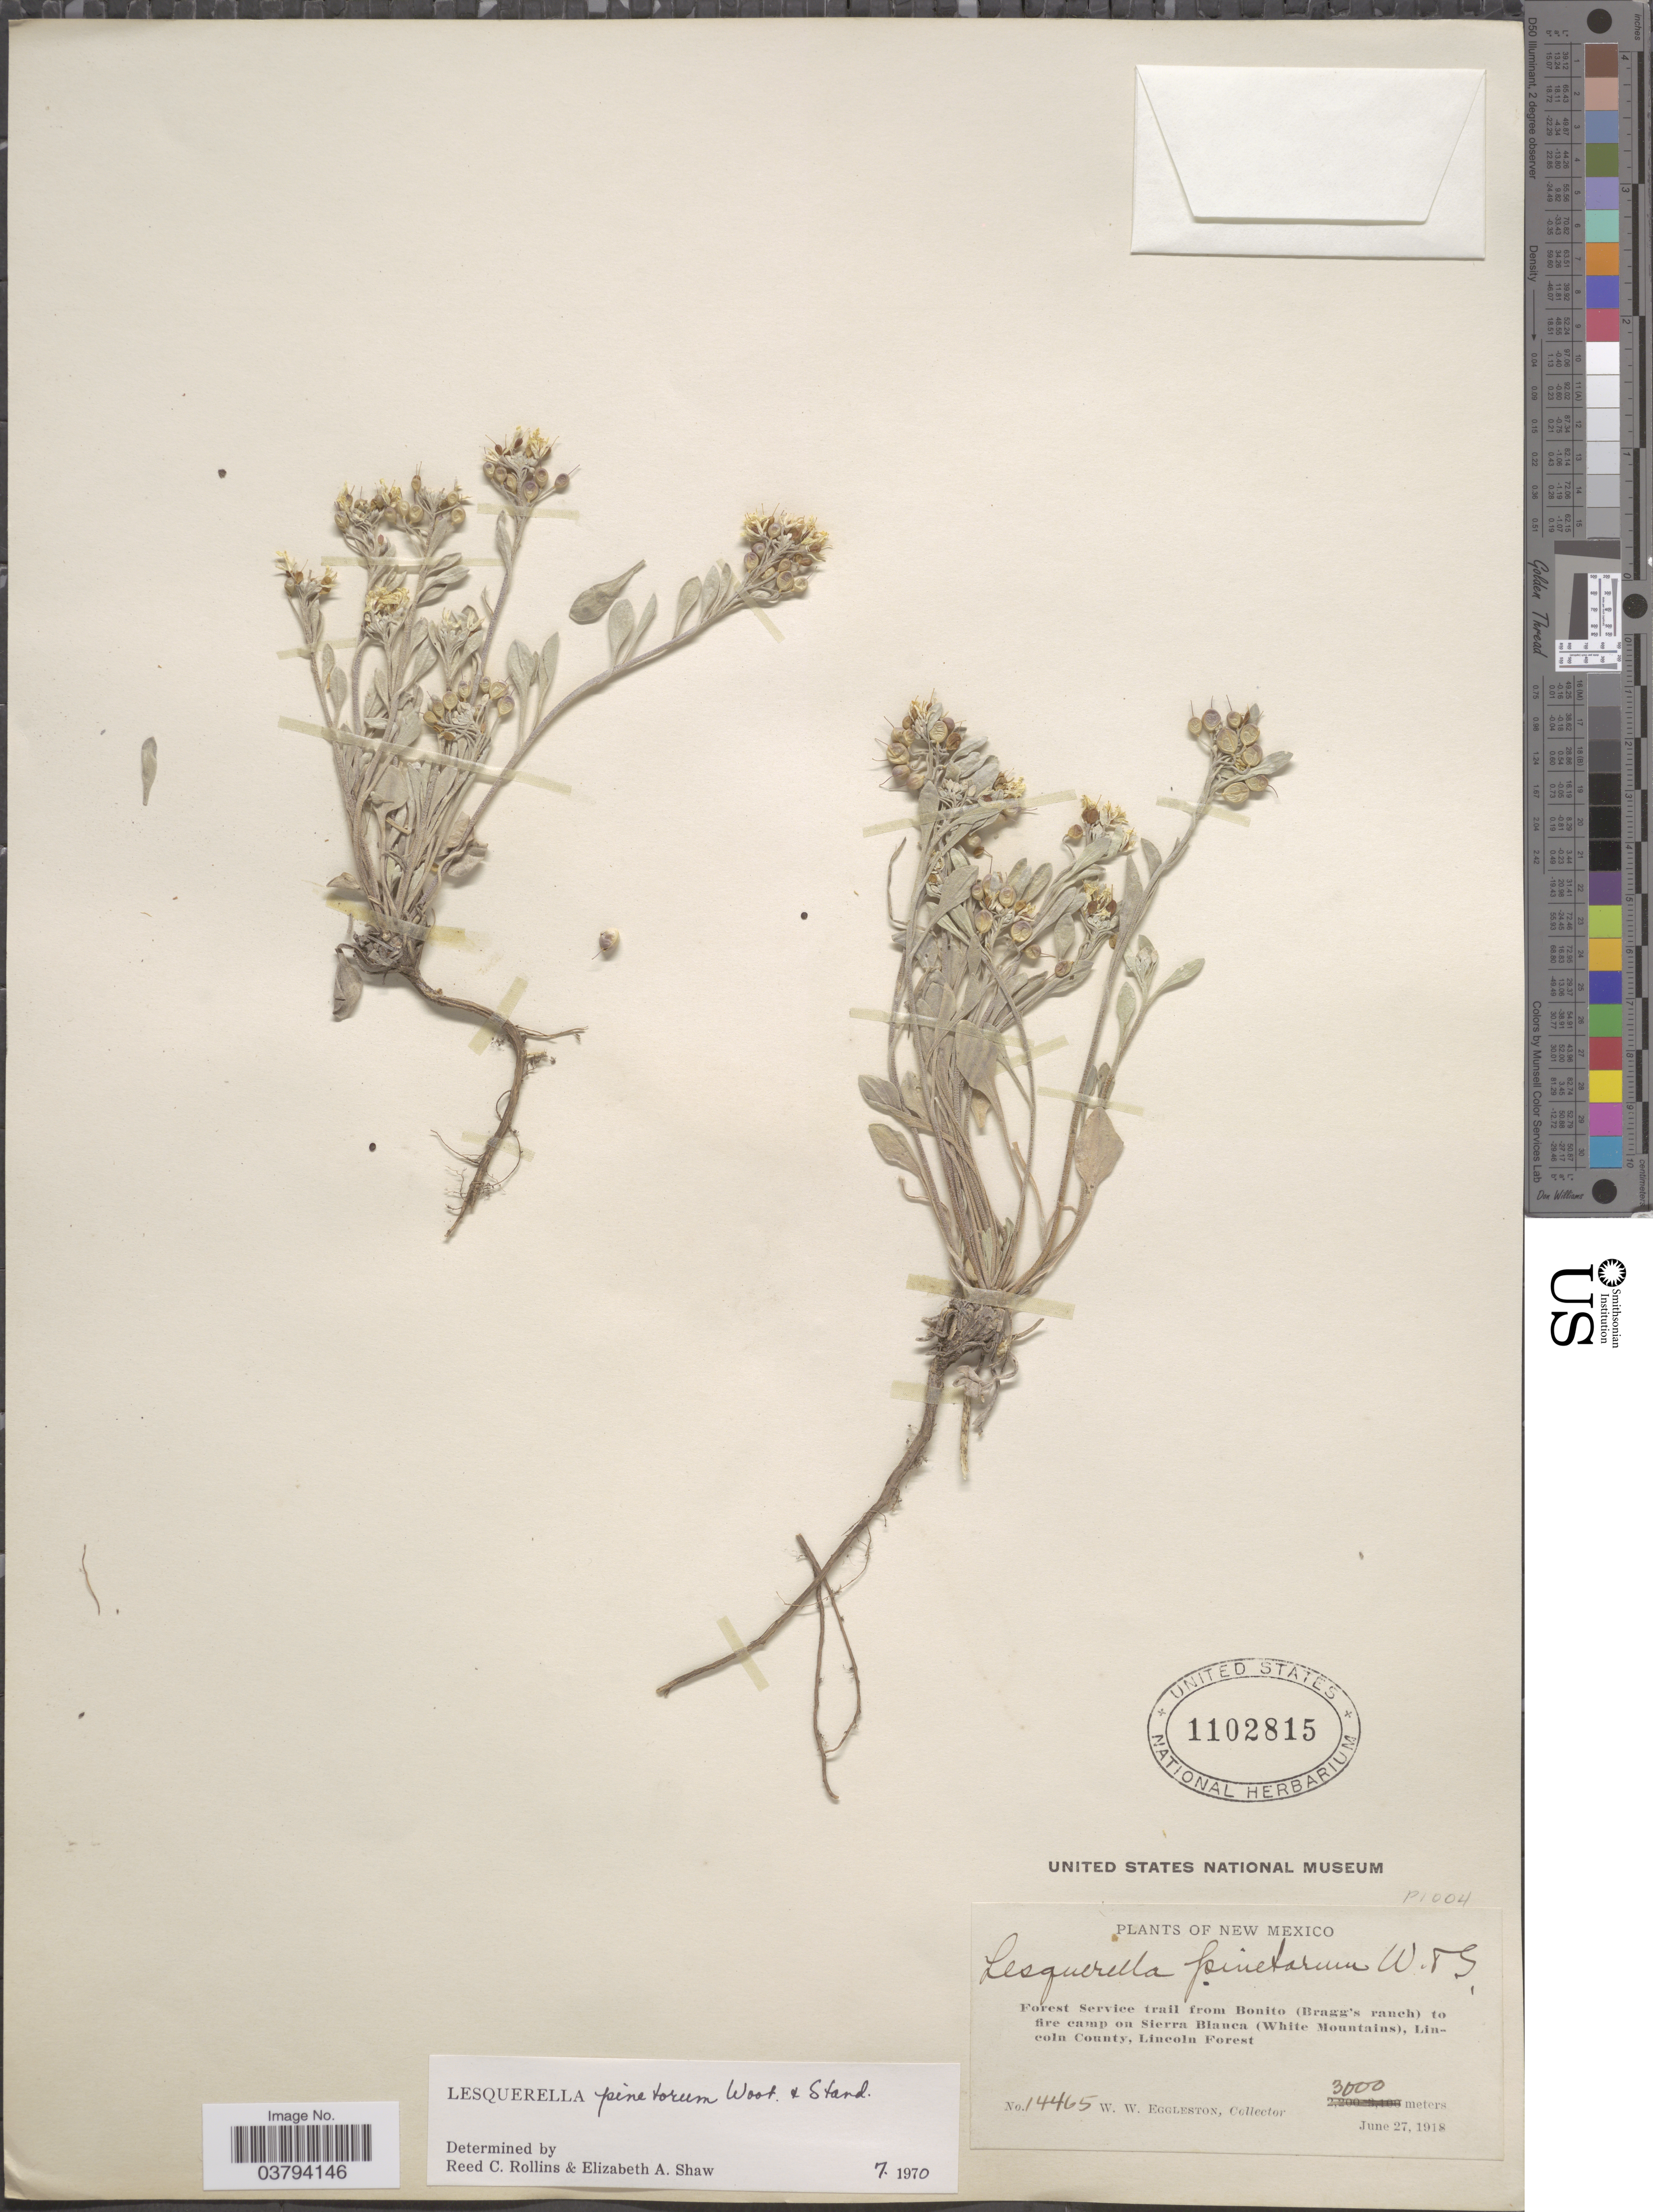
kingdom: Plantae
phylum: Tracheophyta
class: Magnoliopsida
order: Brassicales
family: Brassicaceae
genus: Lesquerella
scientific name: Lesquerella pinetorum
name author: Wooton & Standl.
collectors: W. W. Eggleston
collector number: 14465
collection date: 1918-06-27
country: United States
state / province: New Mexico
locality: Forest Service trail from Bonito (Bragg's ranch) to fire camp on Sierra Blanca (White Mountains), Lincoln County, Lincoln Forest.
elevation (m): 3000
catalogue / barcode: US 1102815